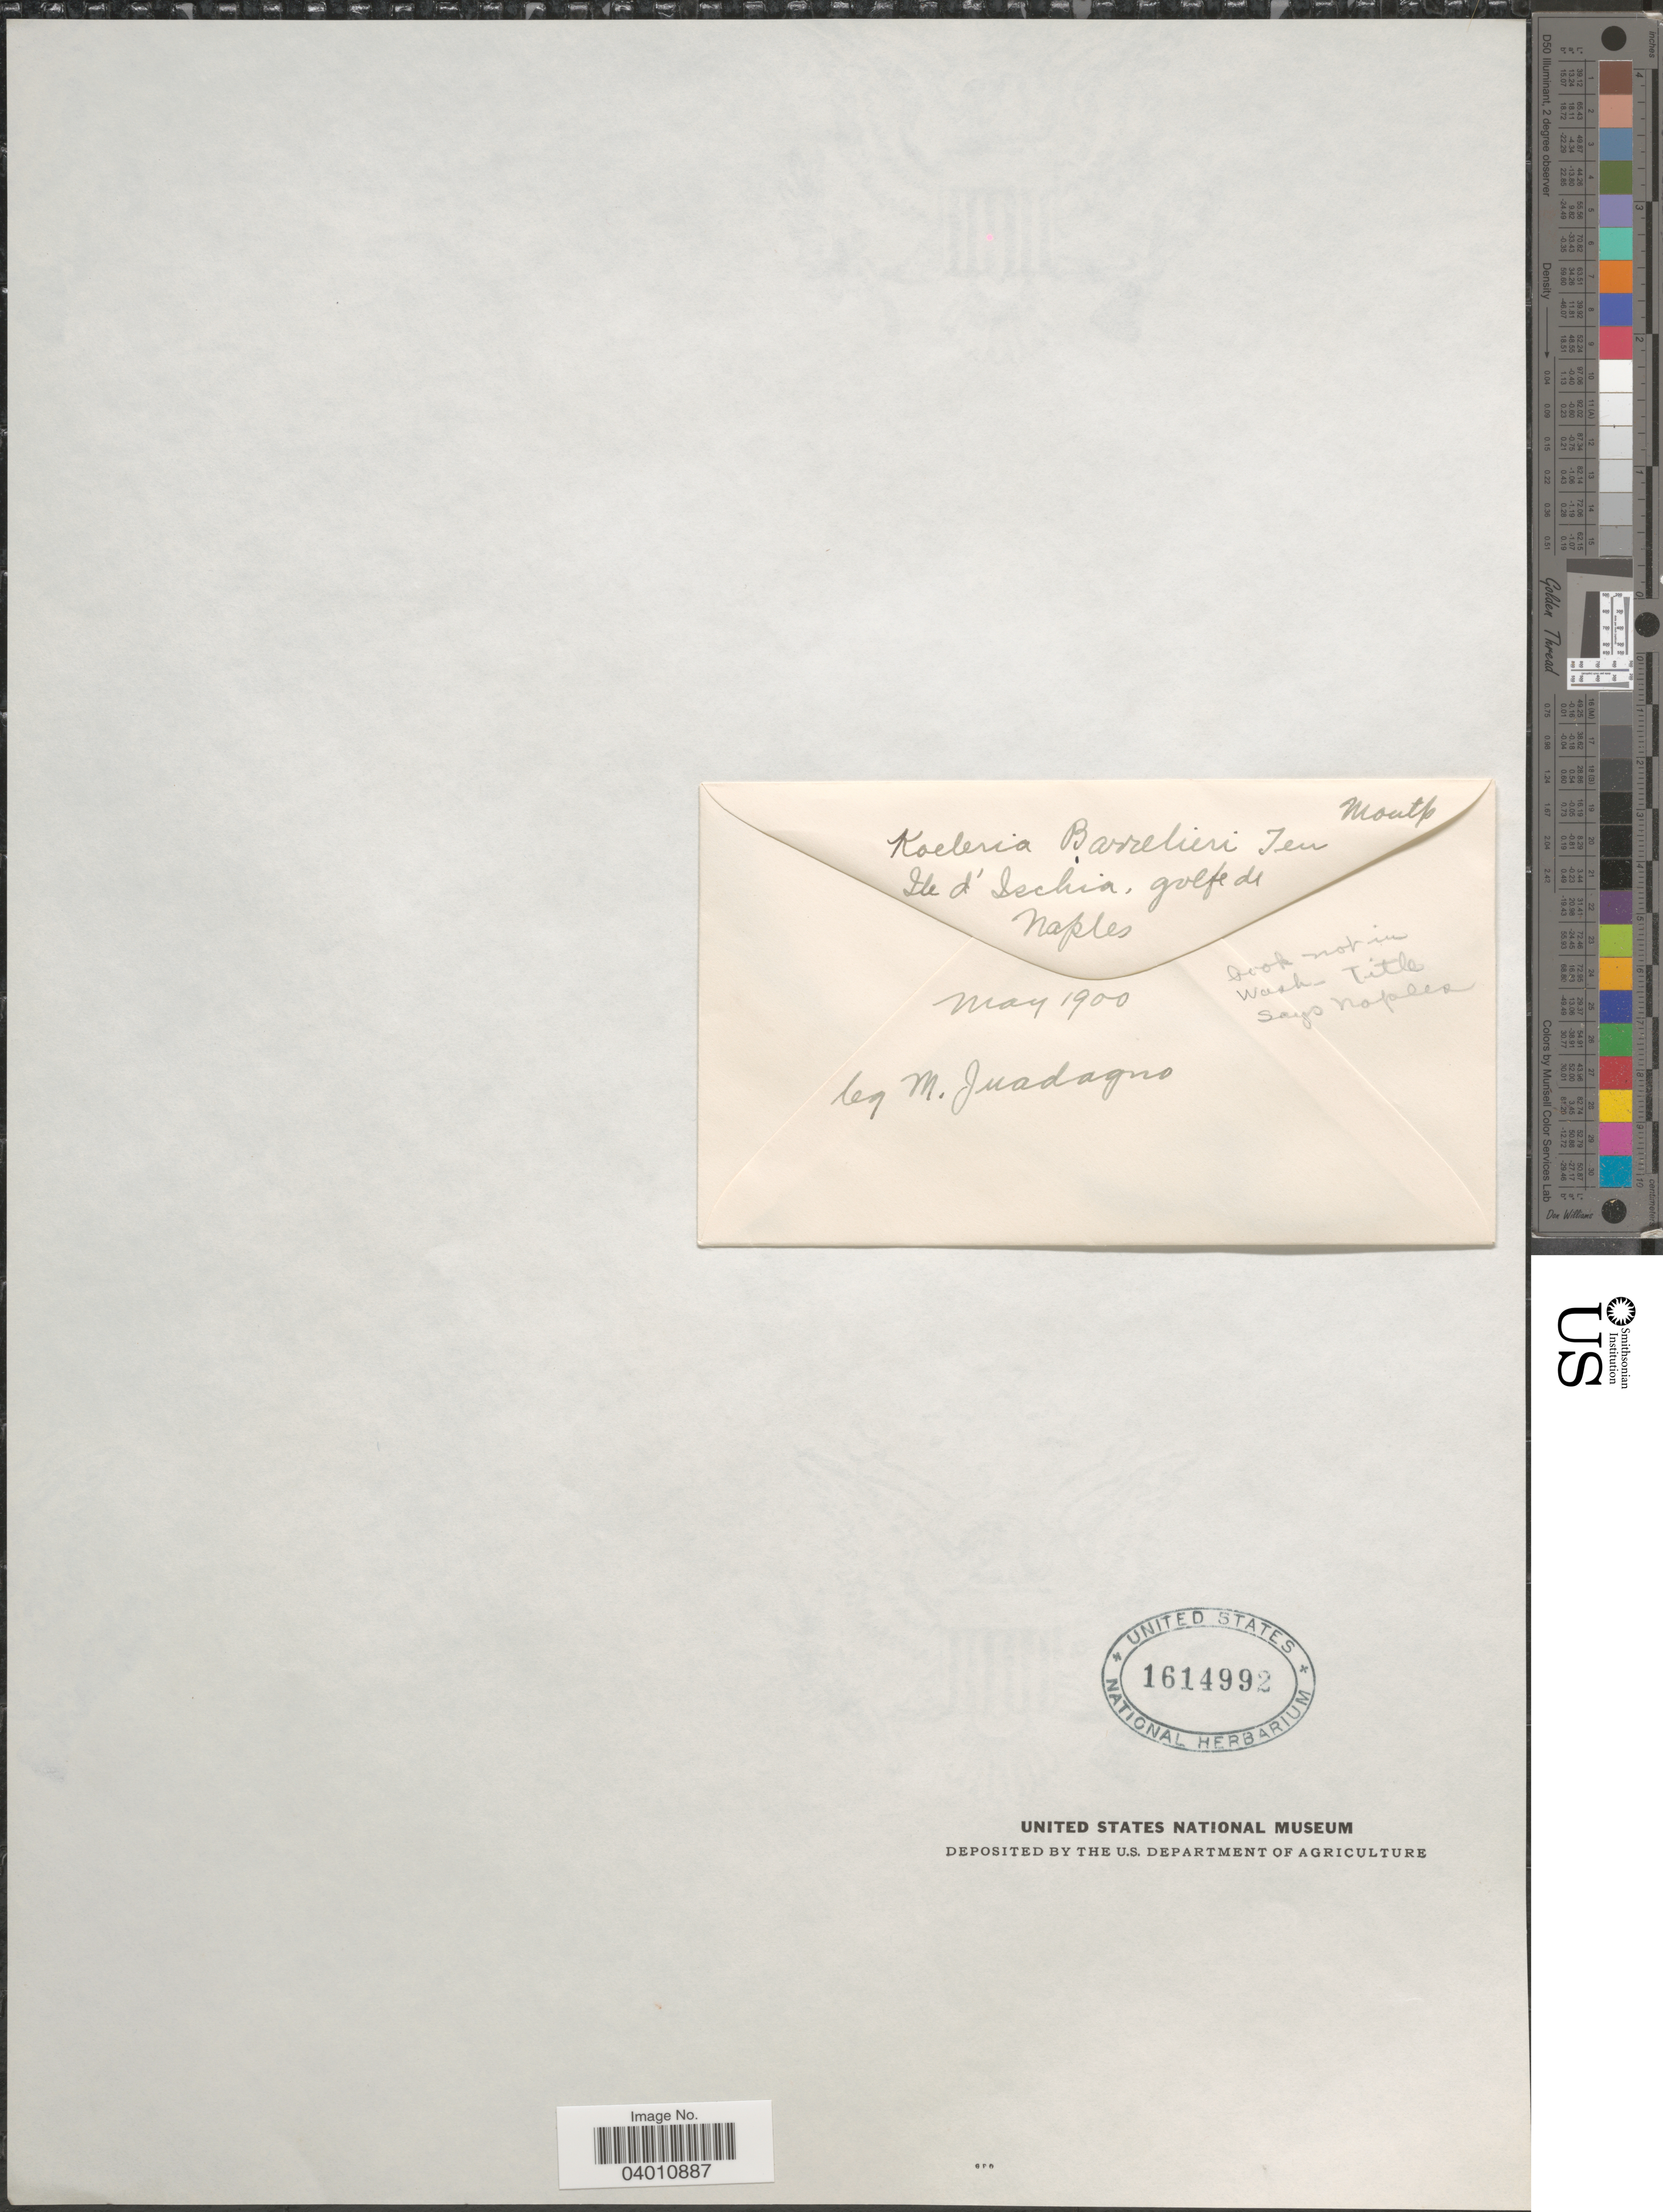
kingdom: Plantae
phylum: Tracheophyta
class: Liliopsida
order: Poales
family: Poaceae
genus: Rostraria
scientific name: Rostraria litorea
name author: (All.) Holub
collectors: M. Guadagno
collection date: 1900-05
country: Italy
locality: Ile d'Ischia, golfo de Naples.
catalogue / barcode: US 1614992